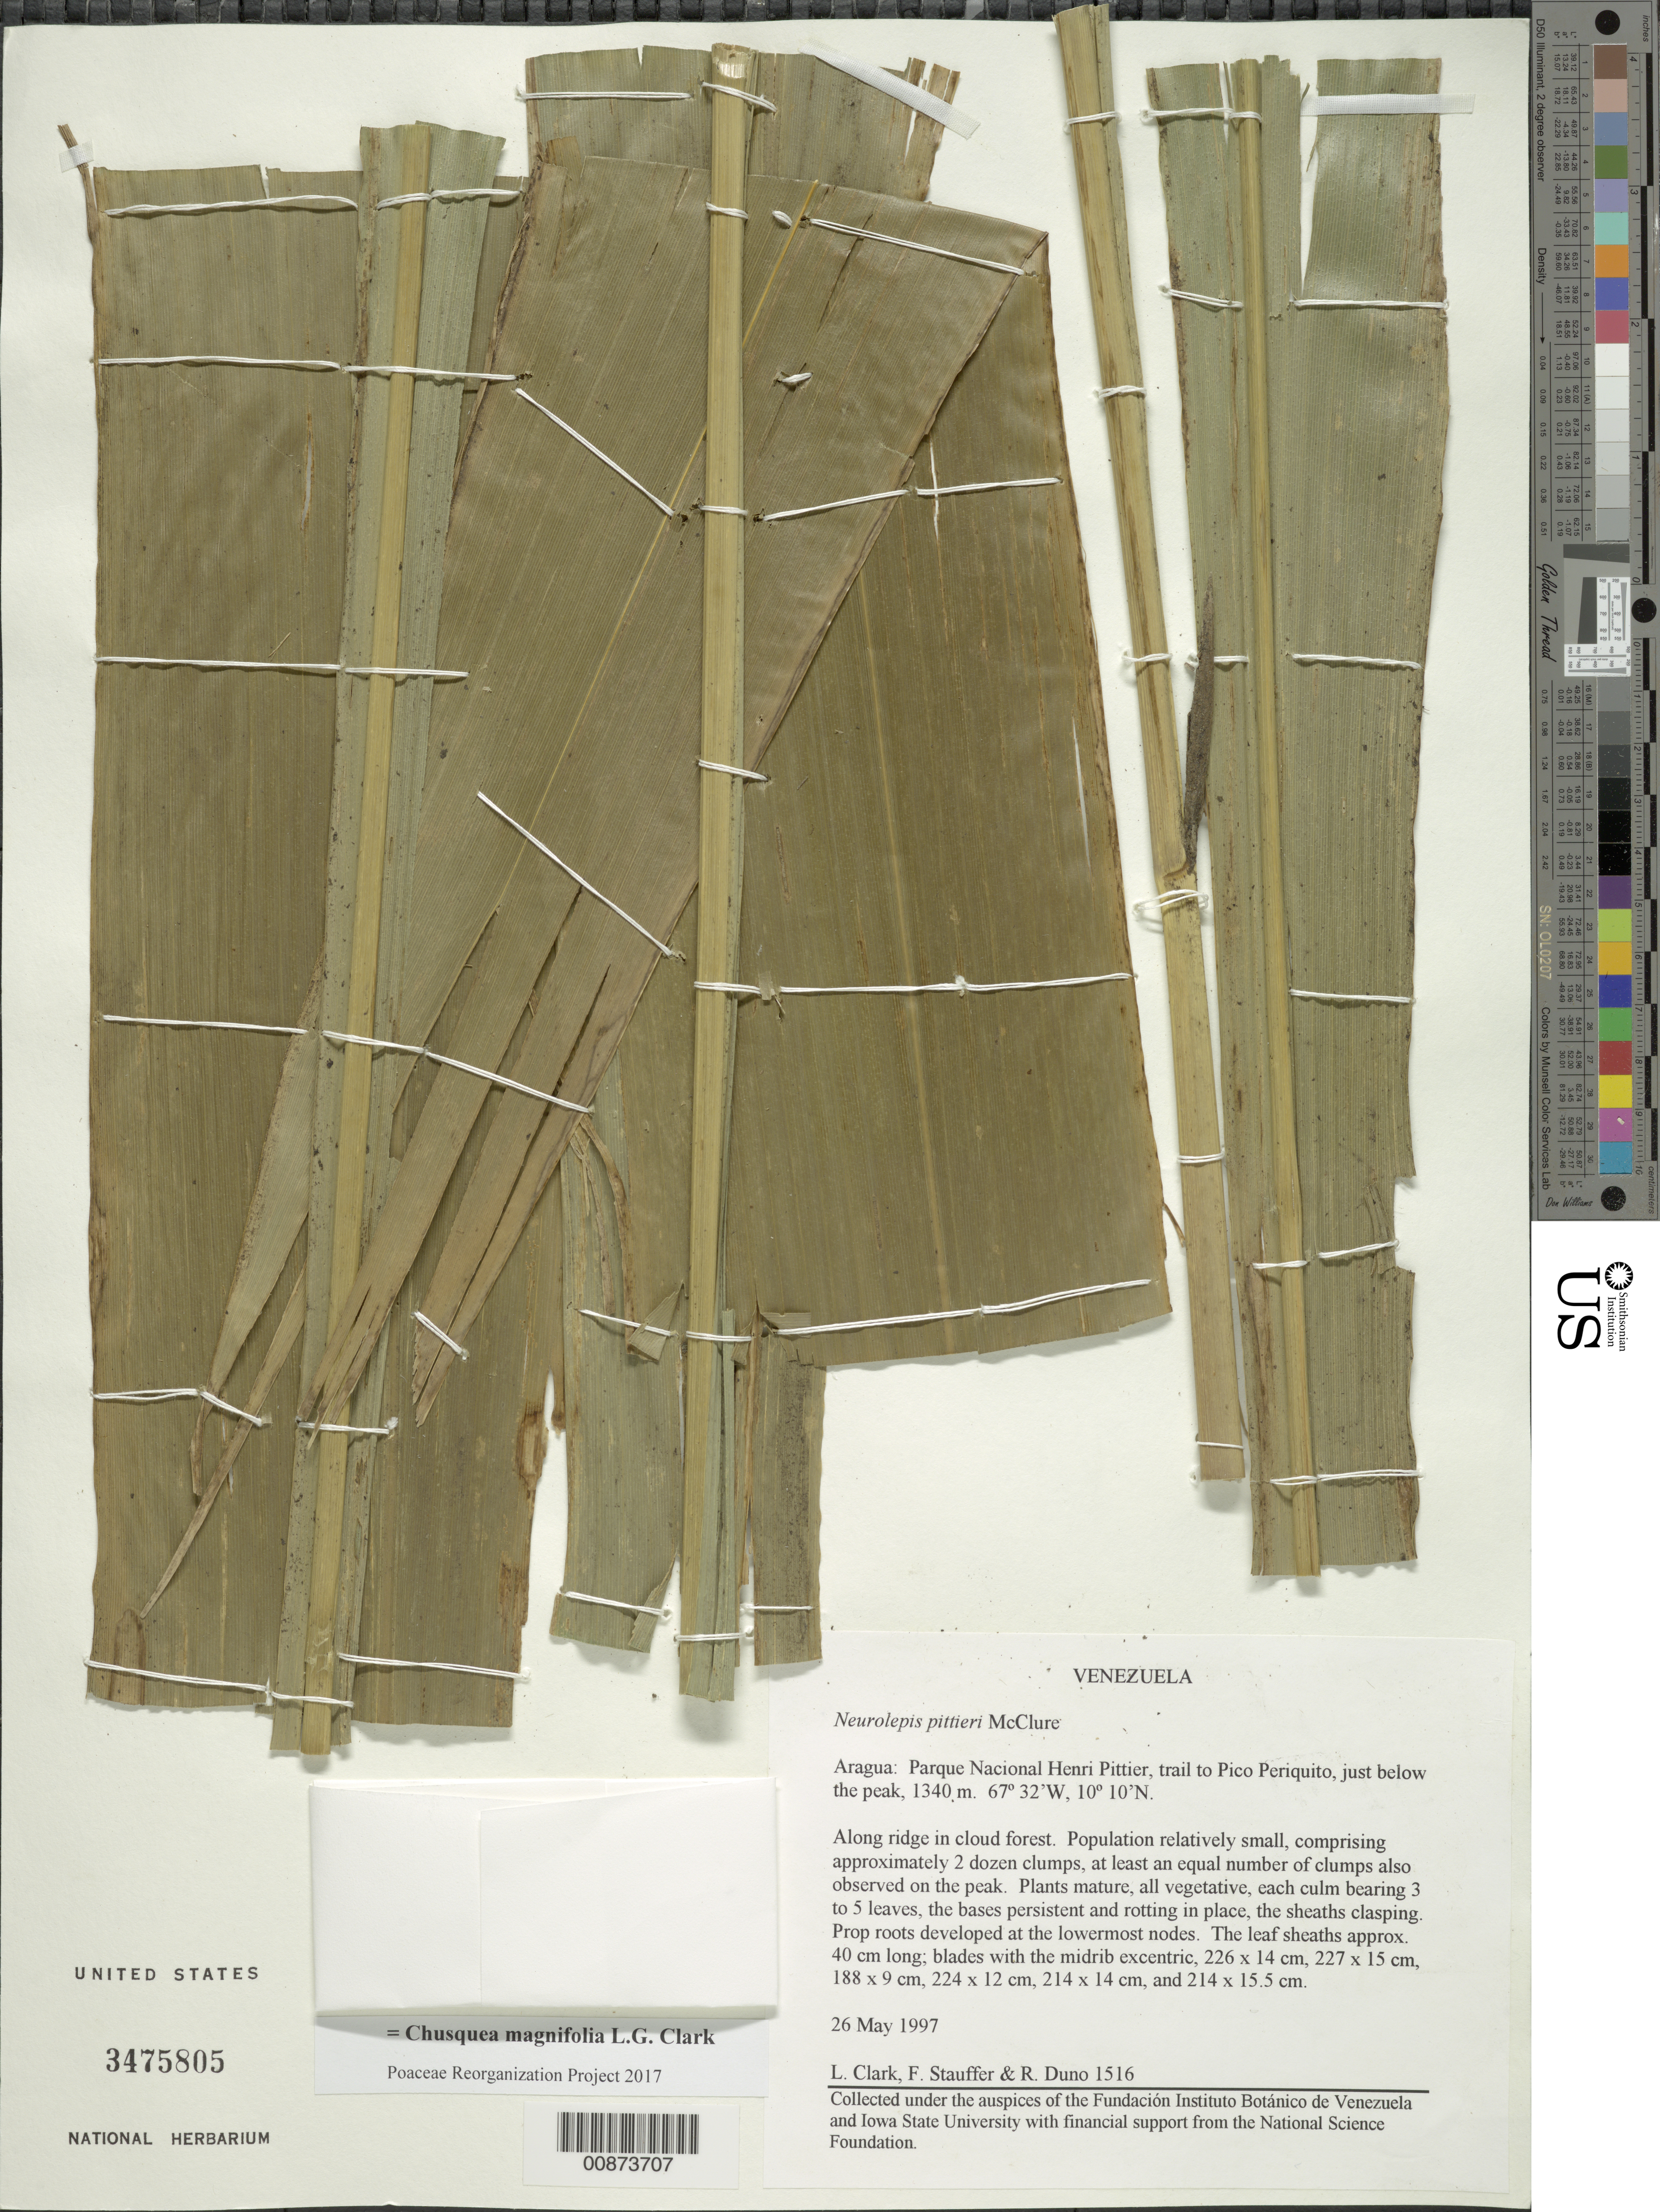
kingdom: Plantae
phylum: Tracheophyta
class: Liliopsida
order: Poales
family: Poaceae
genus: Chusquea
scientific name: Chusquea magnifolia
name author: L.G. Clark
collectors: L. G. Clark, F. W. Stauffer & R. Duno de Stefano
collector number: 1516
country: Venezuela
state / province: Aragua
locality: Parque Nacional Henri Pittier, trail to Pico Periquito.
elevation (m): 1340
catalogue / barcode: US 3475805